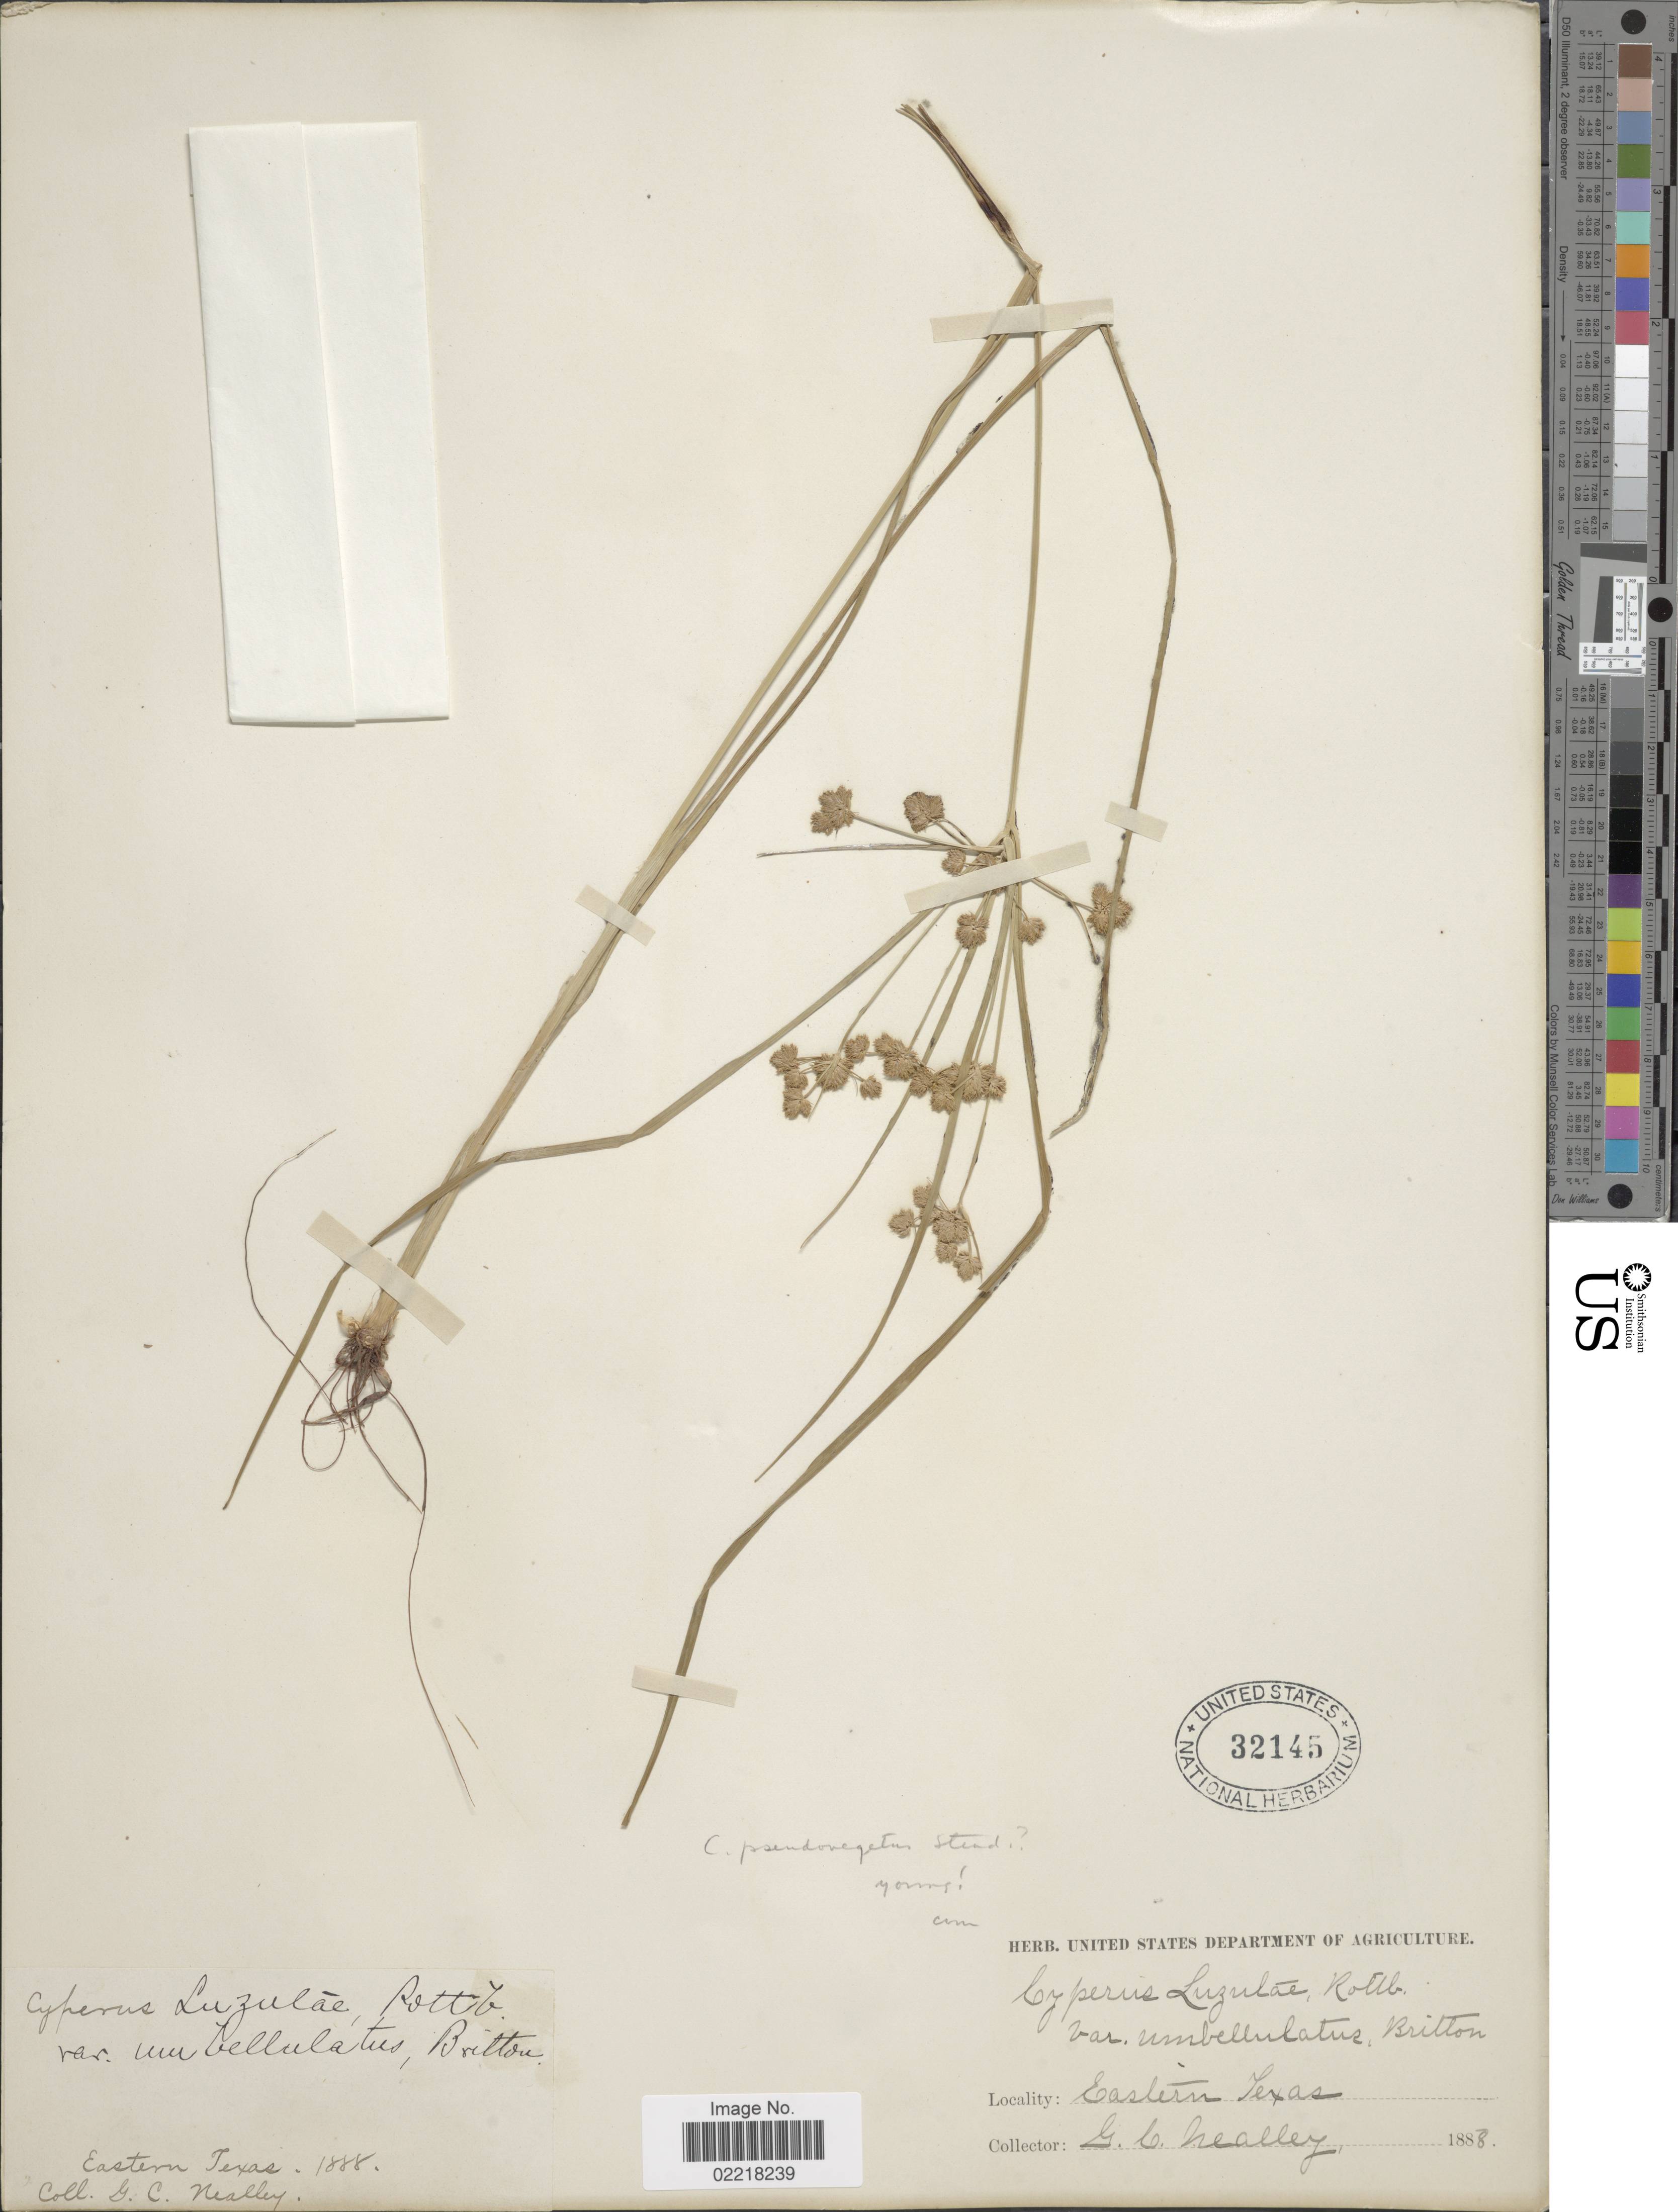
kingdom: Plantae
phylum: Tracheophyta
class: Liliopsida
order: Poales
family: Cyperaceae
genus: Cyperus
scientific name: Cyperus pseudovegetus Steud.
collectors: G. C. Nealley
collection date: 1888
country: United States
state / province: Texas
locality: Eastern Texas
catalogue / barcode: US 32145